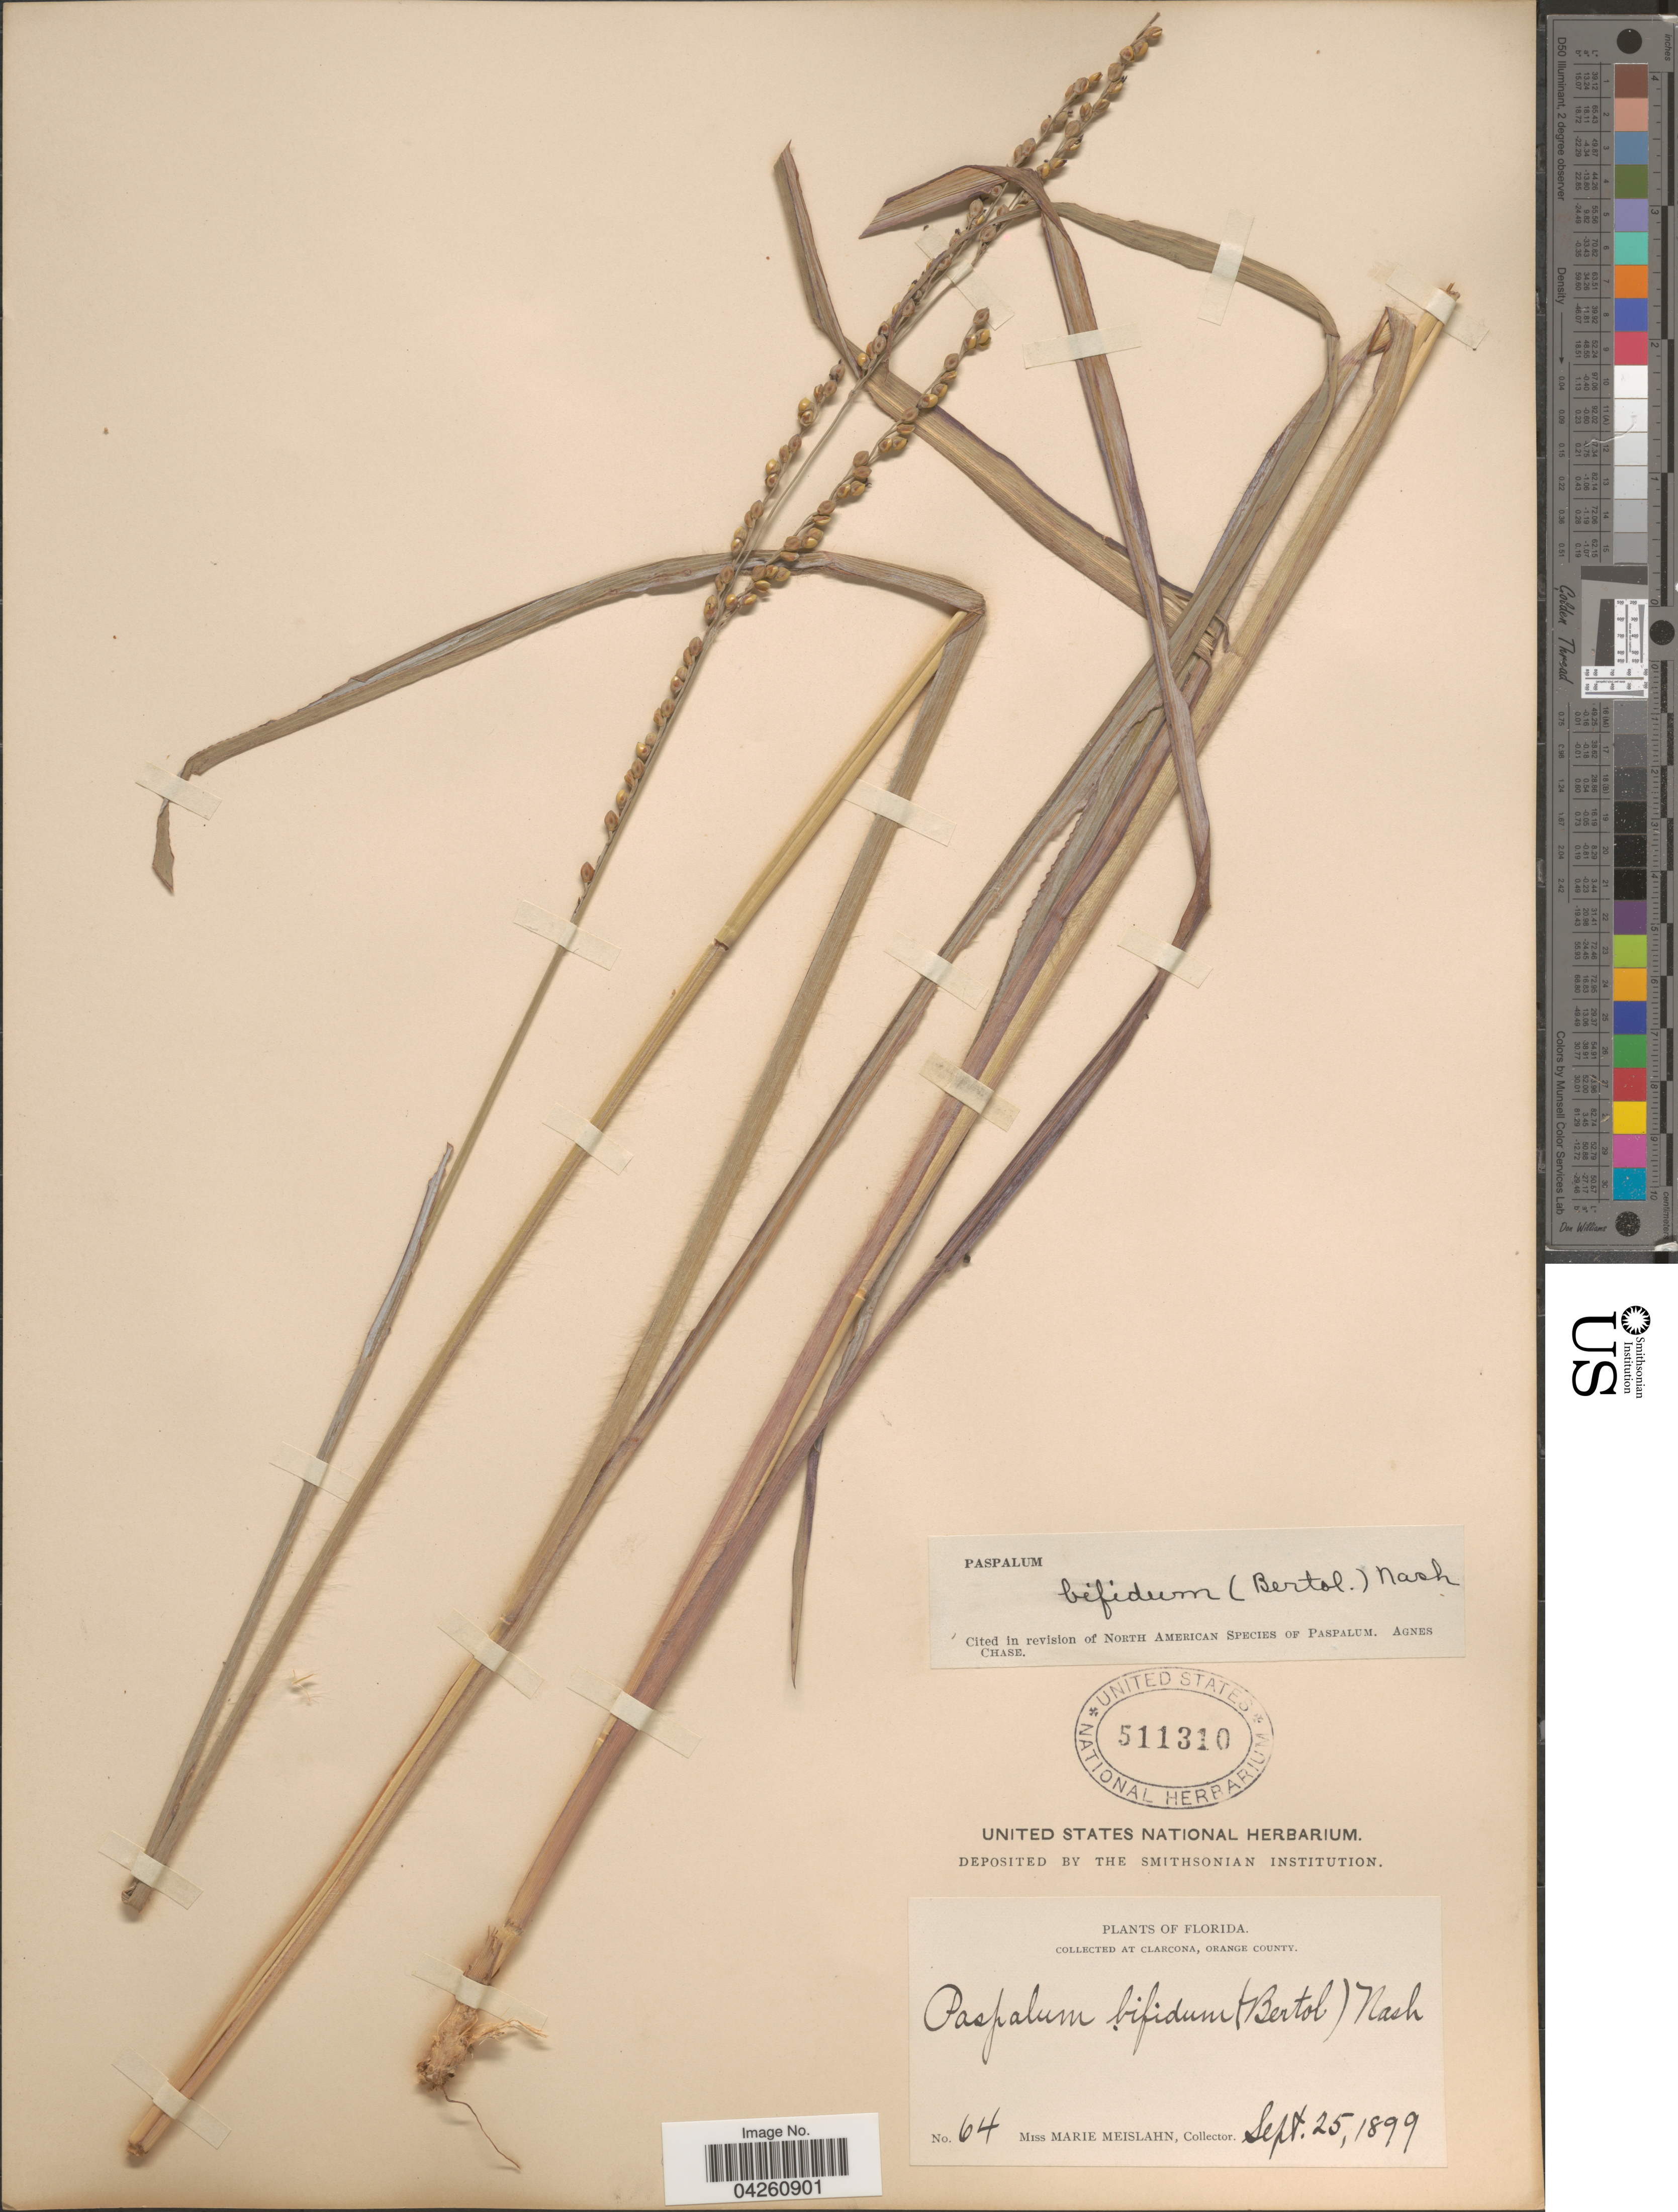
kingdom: Plantae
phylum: Tracheophyta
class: Liliopsida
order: Poales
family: Poaceae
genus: Paspalum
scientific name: Paspalum bifidum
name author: (Bertol.) Nash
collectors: M. Meislahn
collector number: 64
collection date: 1899-09-25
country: United States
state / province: Florida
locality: At Clarcona, Orange County.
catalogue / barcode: US 511310